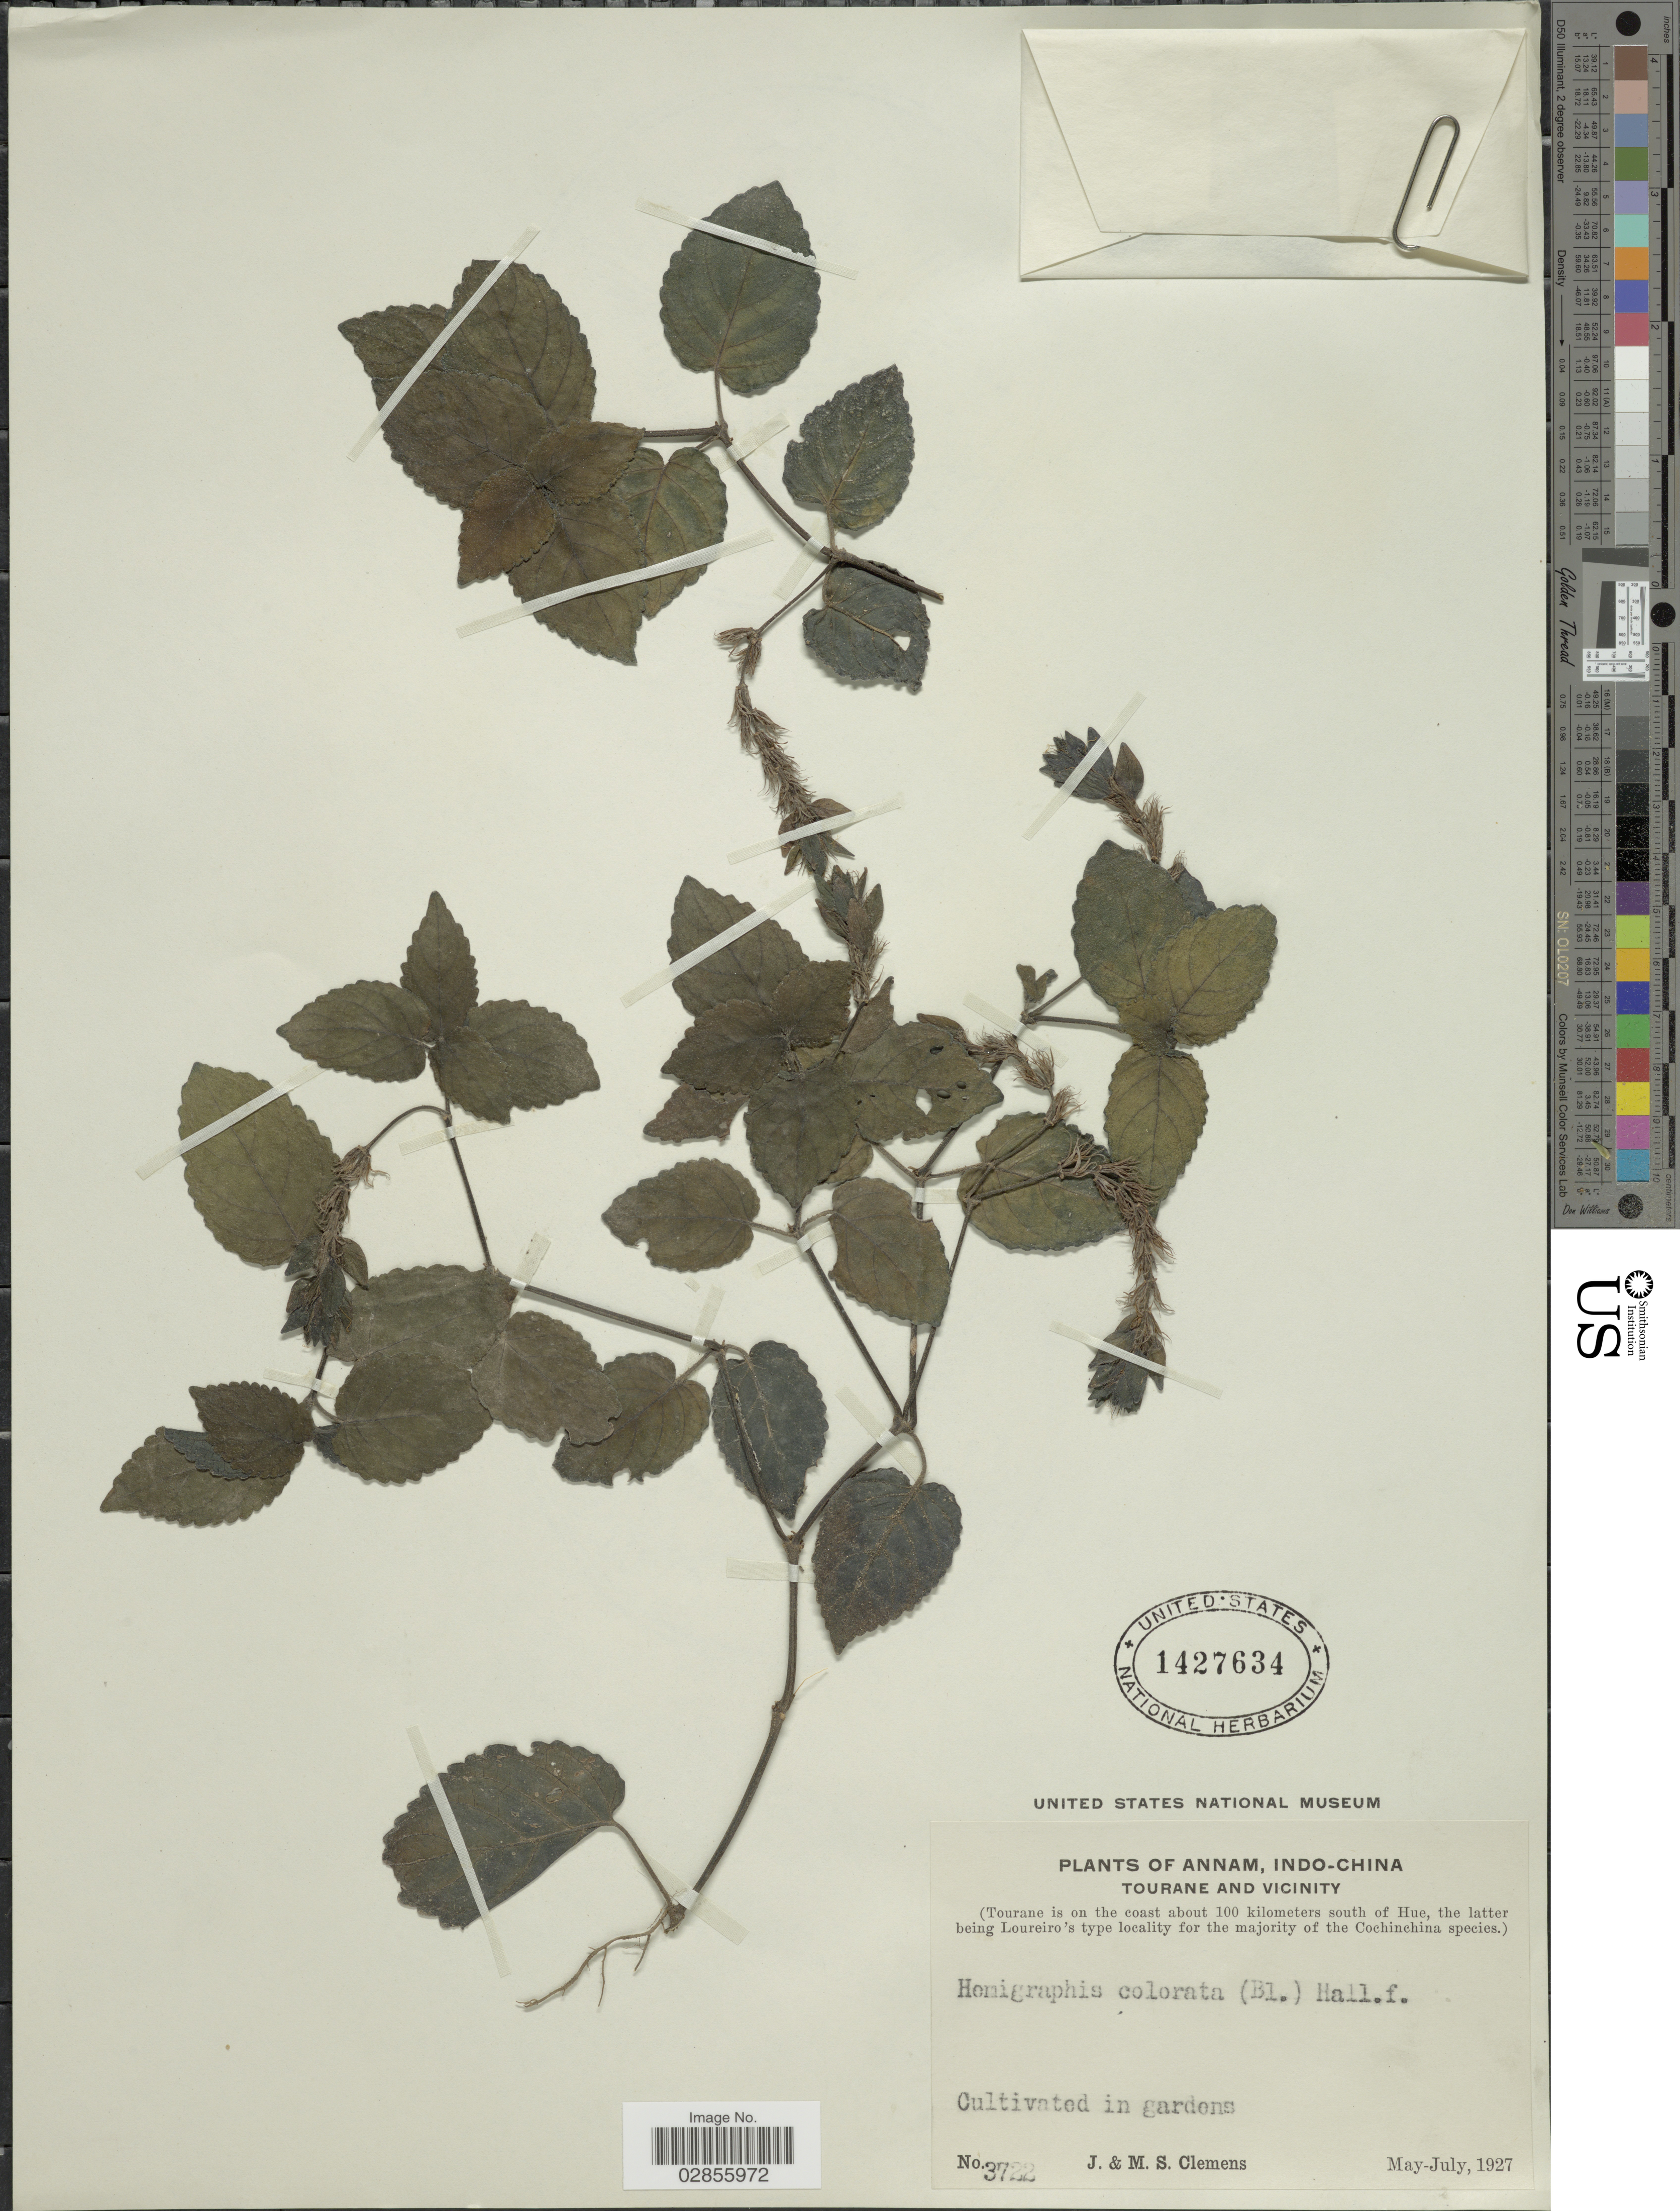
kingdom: Plantae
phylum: Tracheophyta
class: Magnoliopsida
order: Lamiales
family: Acanthaceae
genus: Hemigraphis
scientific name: Hemigraphis alternata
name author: (Burm. f.) T. Anderson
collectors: J. Clemens & M. S. Clemens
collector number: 3722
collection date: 1927-05/1927-07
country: Vietnam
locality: Indo-China, Tourane and vicinity. (Tourane is on the coast about 100 kilometers south of Hue, the latter being Loureiro's type locality for the majority of the Cochinchina species).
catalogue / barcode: US 1427634